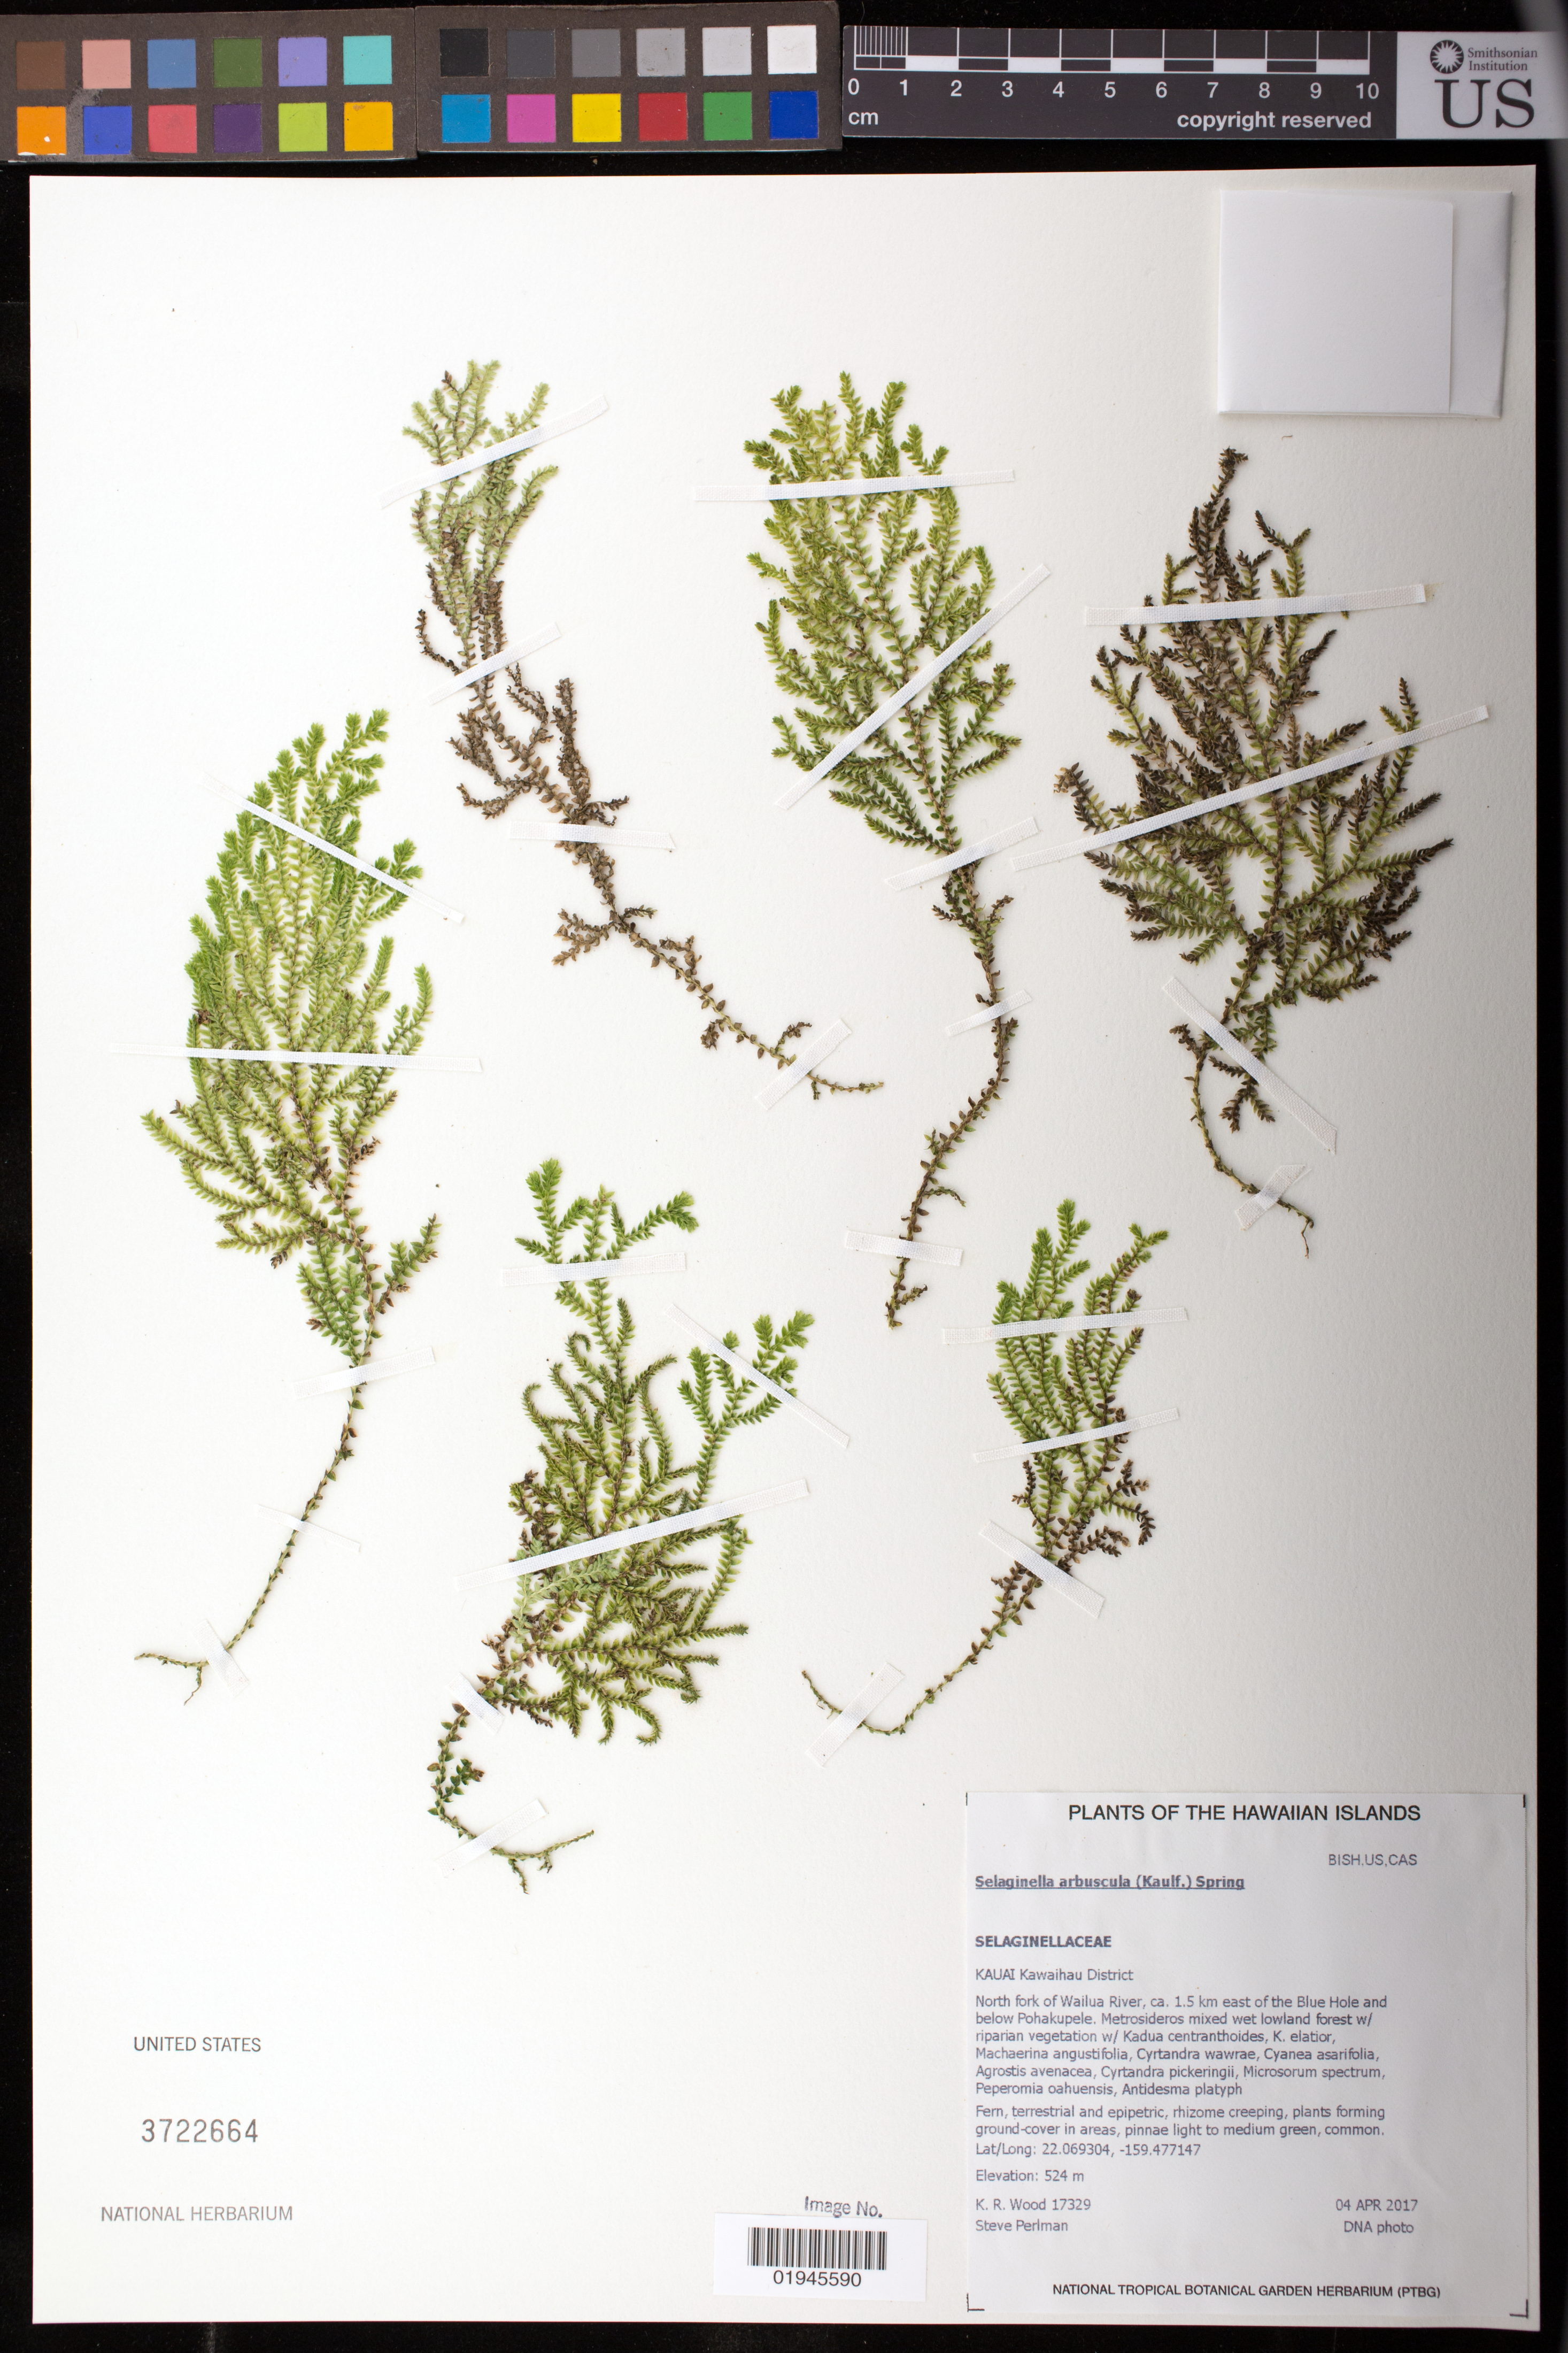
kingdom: Plantae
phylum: Tracheophyta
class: Lycopodiopsida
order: Selaginellales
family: Selaginellaceae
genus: Selaginella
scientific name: Selaginella arbuscula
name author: (Kualf.) Spring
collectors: K. R. Wood & S. P. Perlman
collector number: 17329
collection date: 2017-04-04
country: United States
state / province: Hawaii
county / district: Kauai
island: Kaua'i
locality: Kawaihau District, north fork of Wailua River, ca. 1.5 km east of the blue Hole and below Pohakupele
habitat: Mixed wet lowland forest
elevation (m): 524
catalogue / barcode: US 3722664